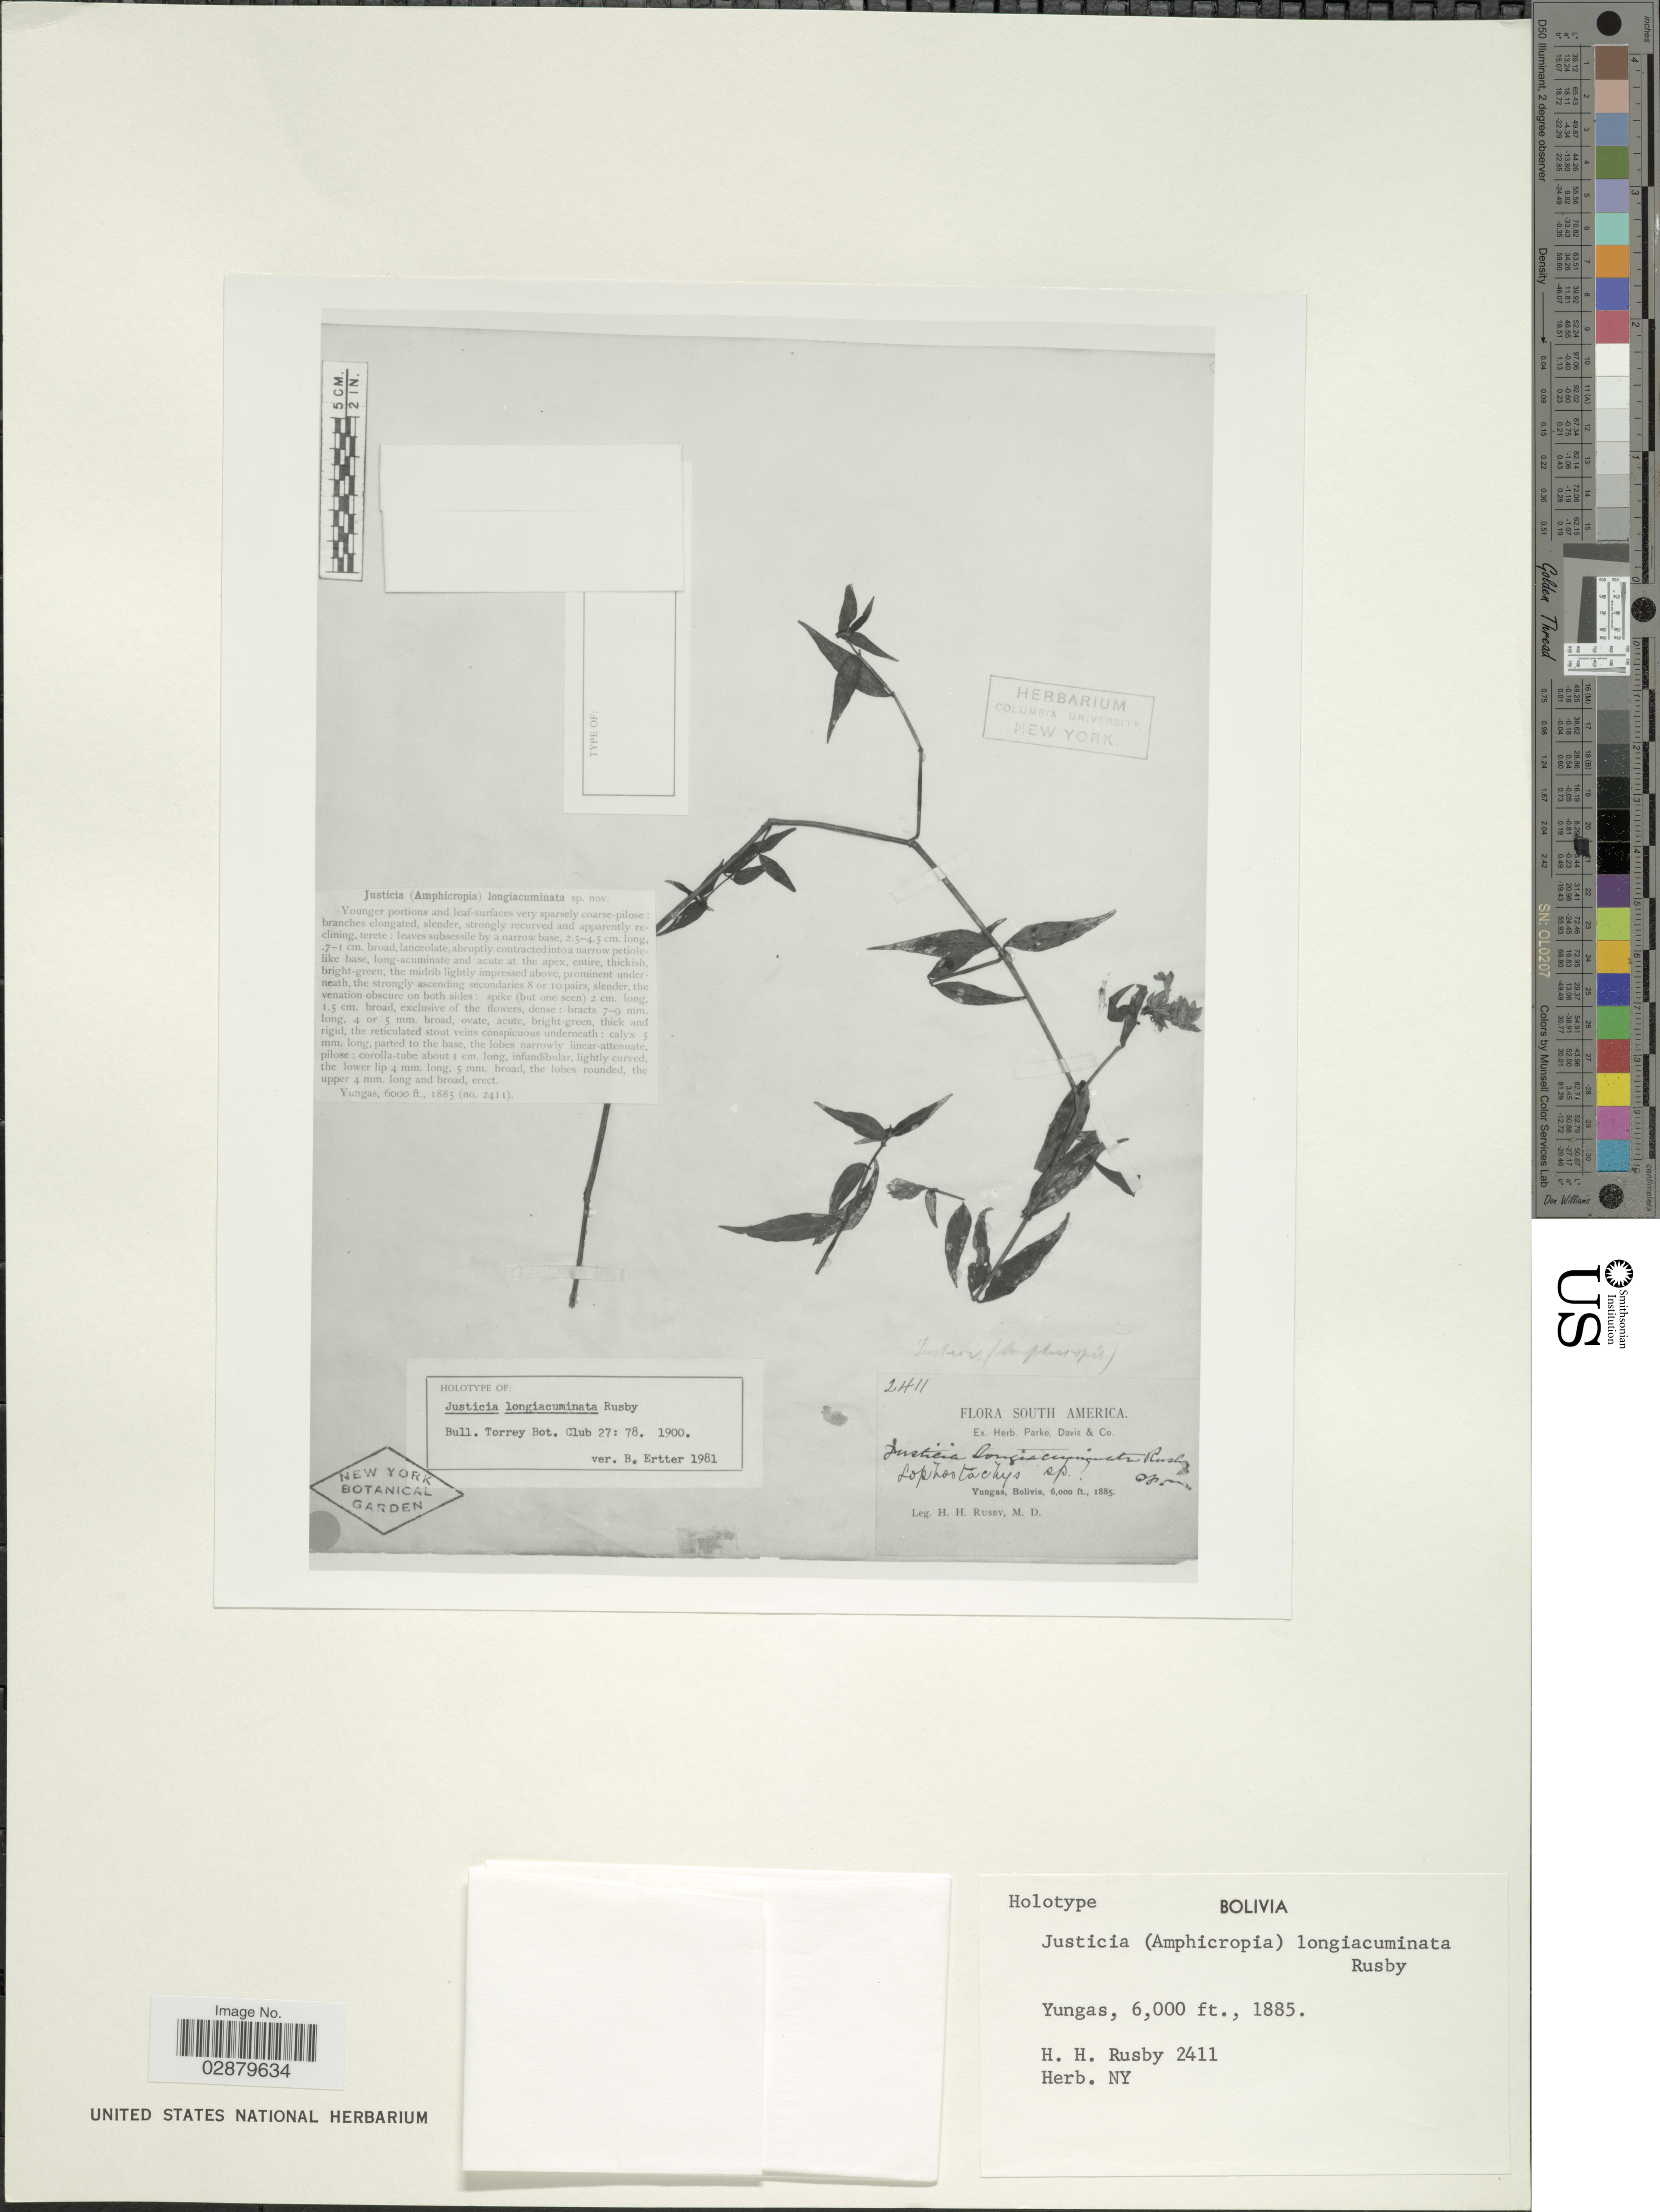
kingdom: Plantae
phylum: Tracheophyta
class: Magnoliopsida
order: Lamiales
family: Acanthaceae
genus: Justicia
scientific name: Justicia longiacuminata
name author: Rusby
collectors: H. H. Rusby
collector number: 2411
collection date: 1885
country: Bolivia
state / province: La Paz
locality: Yungas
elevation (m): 1829